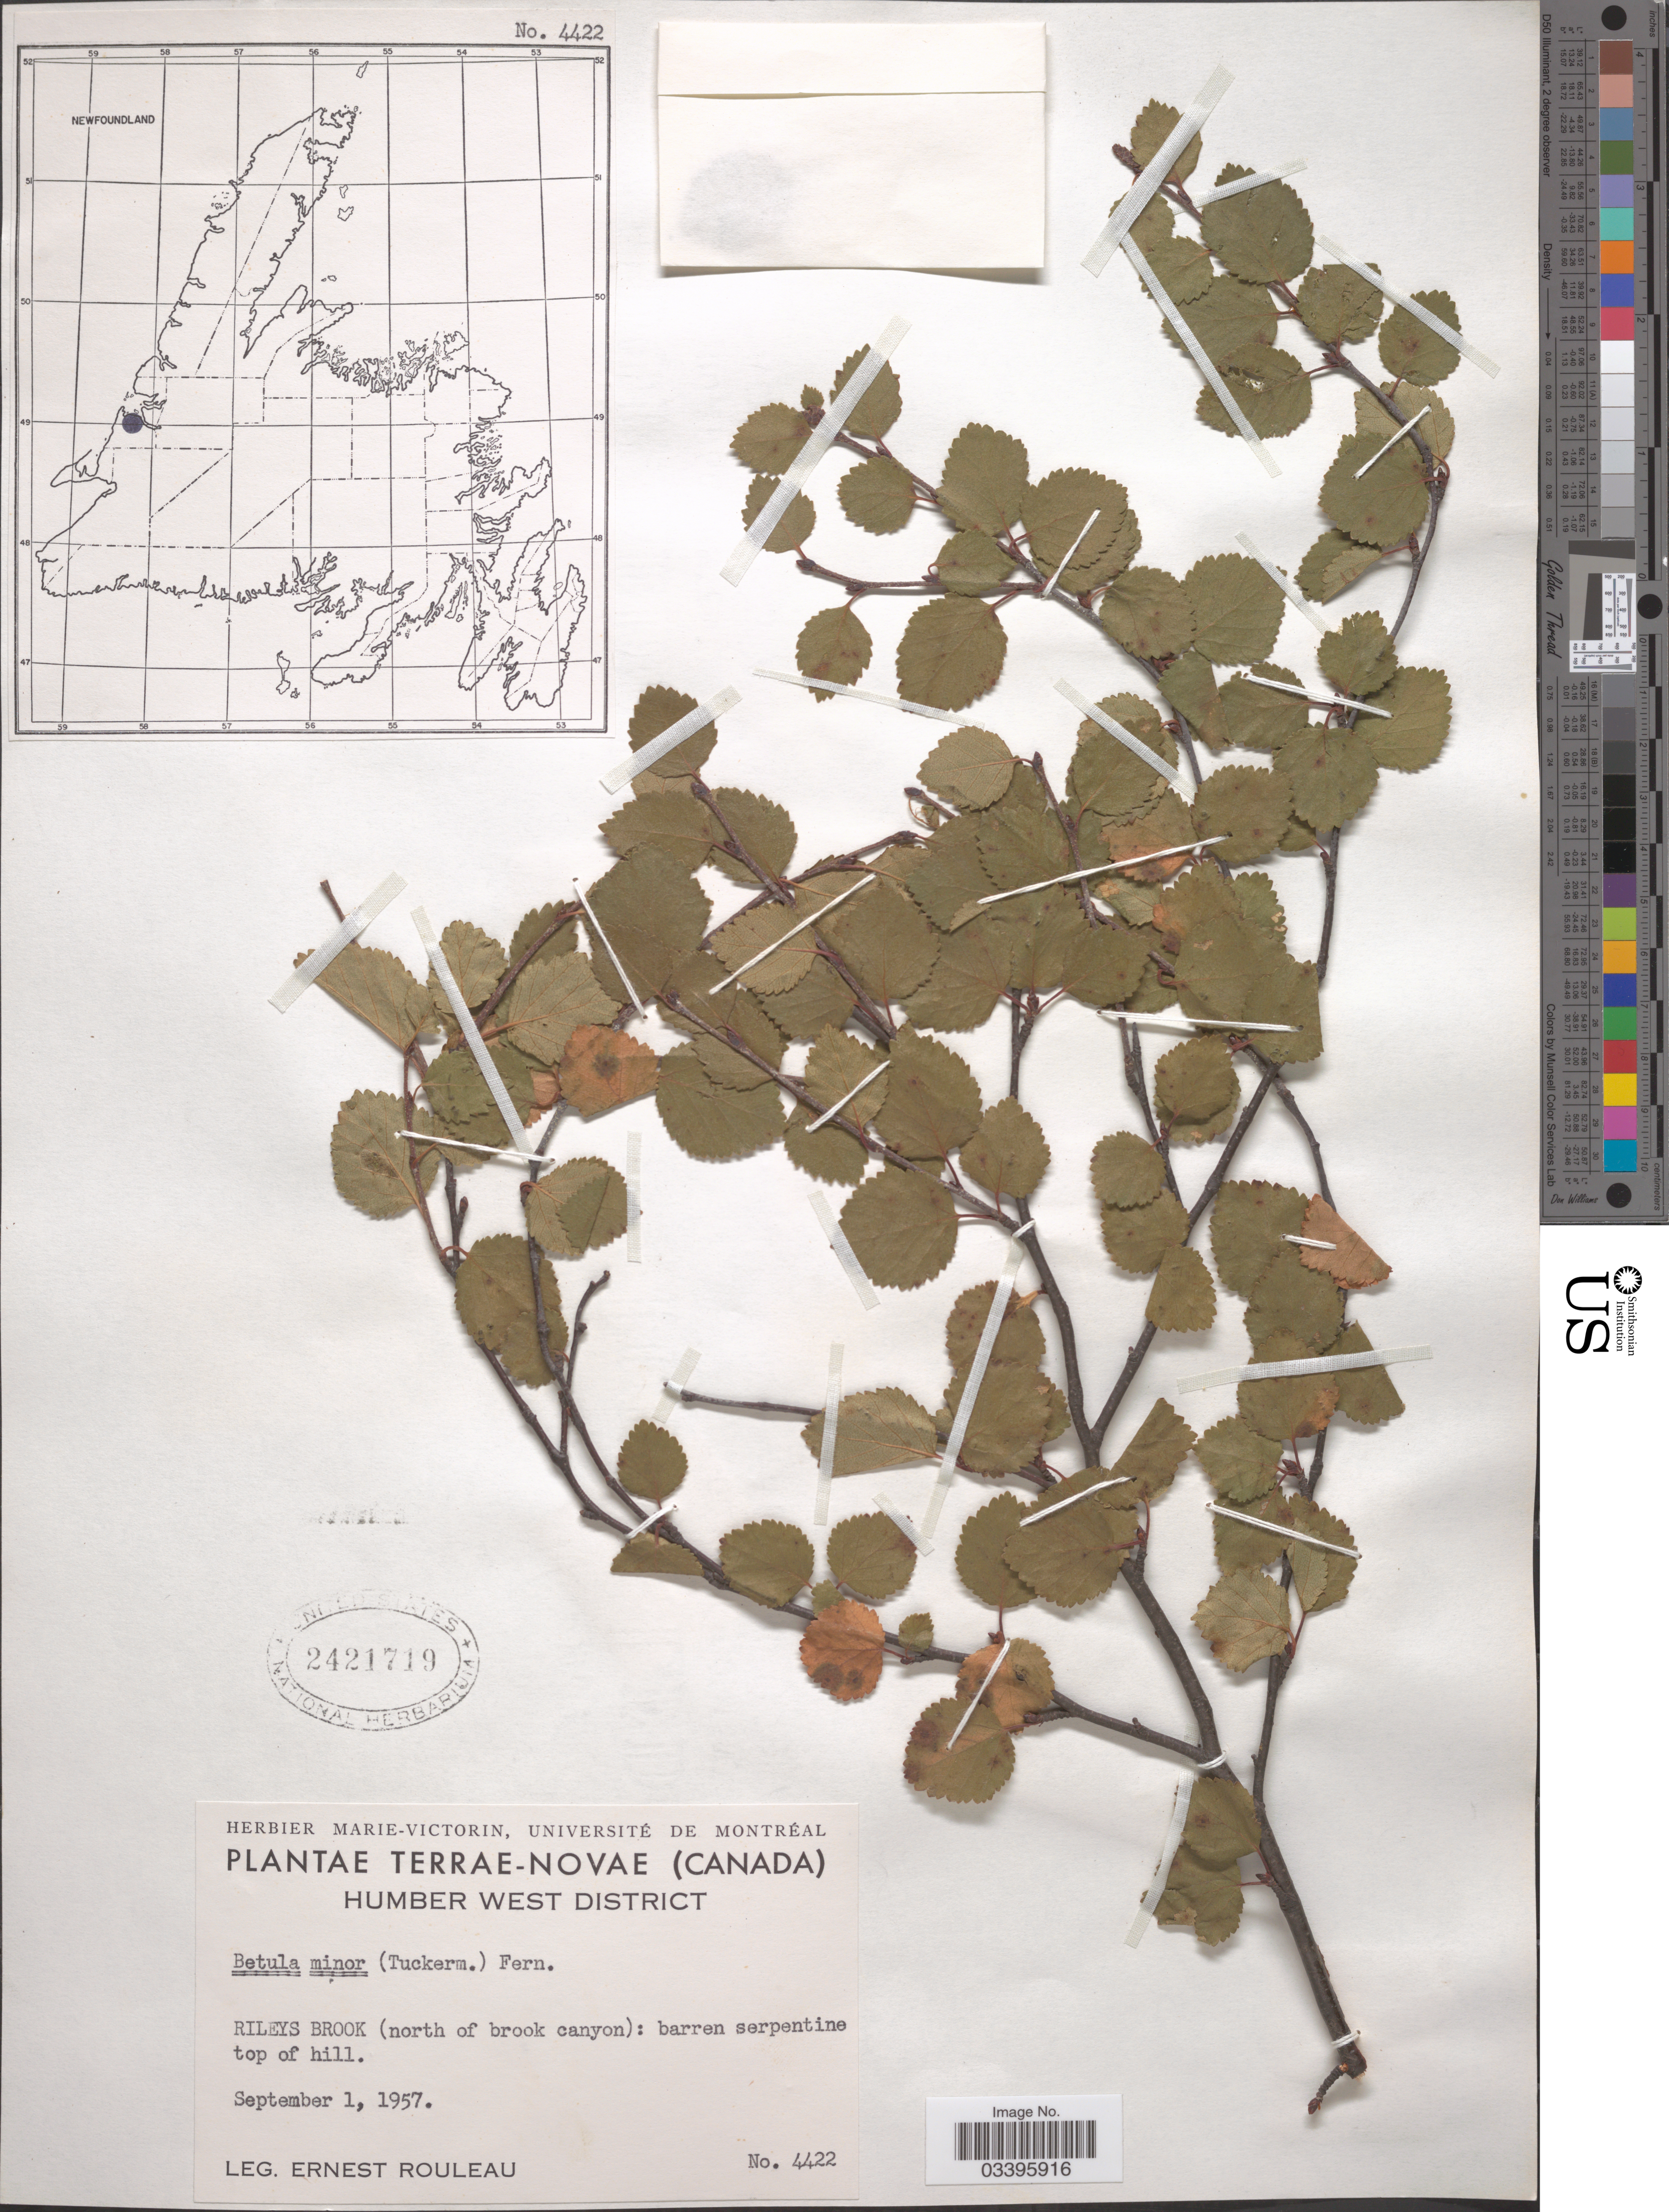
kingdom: Plantae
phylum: Tracheophyta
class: Magnoliopsida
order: Fagales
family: Betulaceae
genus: Betula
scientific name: Betula minor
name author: (Tuck.) Fernald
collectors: J. Rouleau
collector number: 4422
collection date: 1957-09-01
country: Canada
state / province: Newfoundland and Labrador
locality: Terrae-Novae. Humber West District. Rileys Brook (north of brook canyon): barren serpentine top of hill.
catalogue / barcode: US 2421719